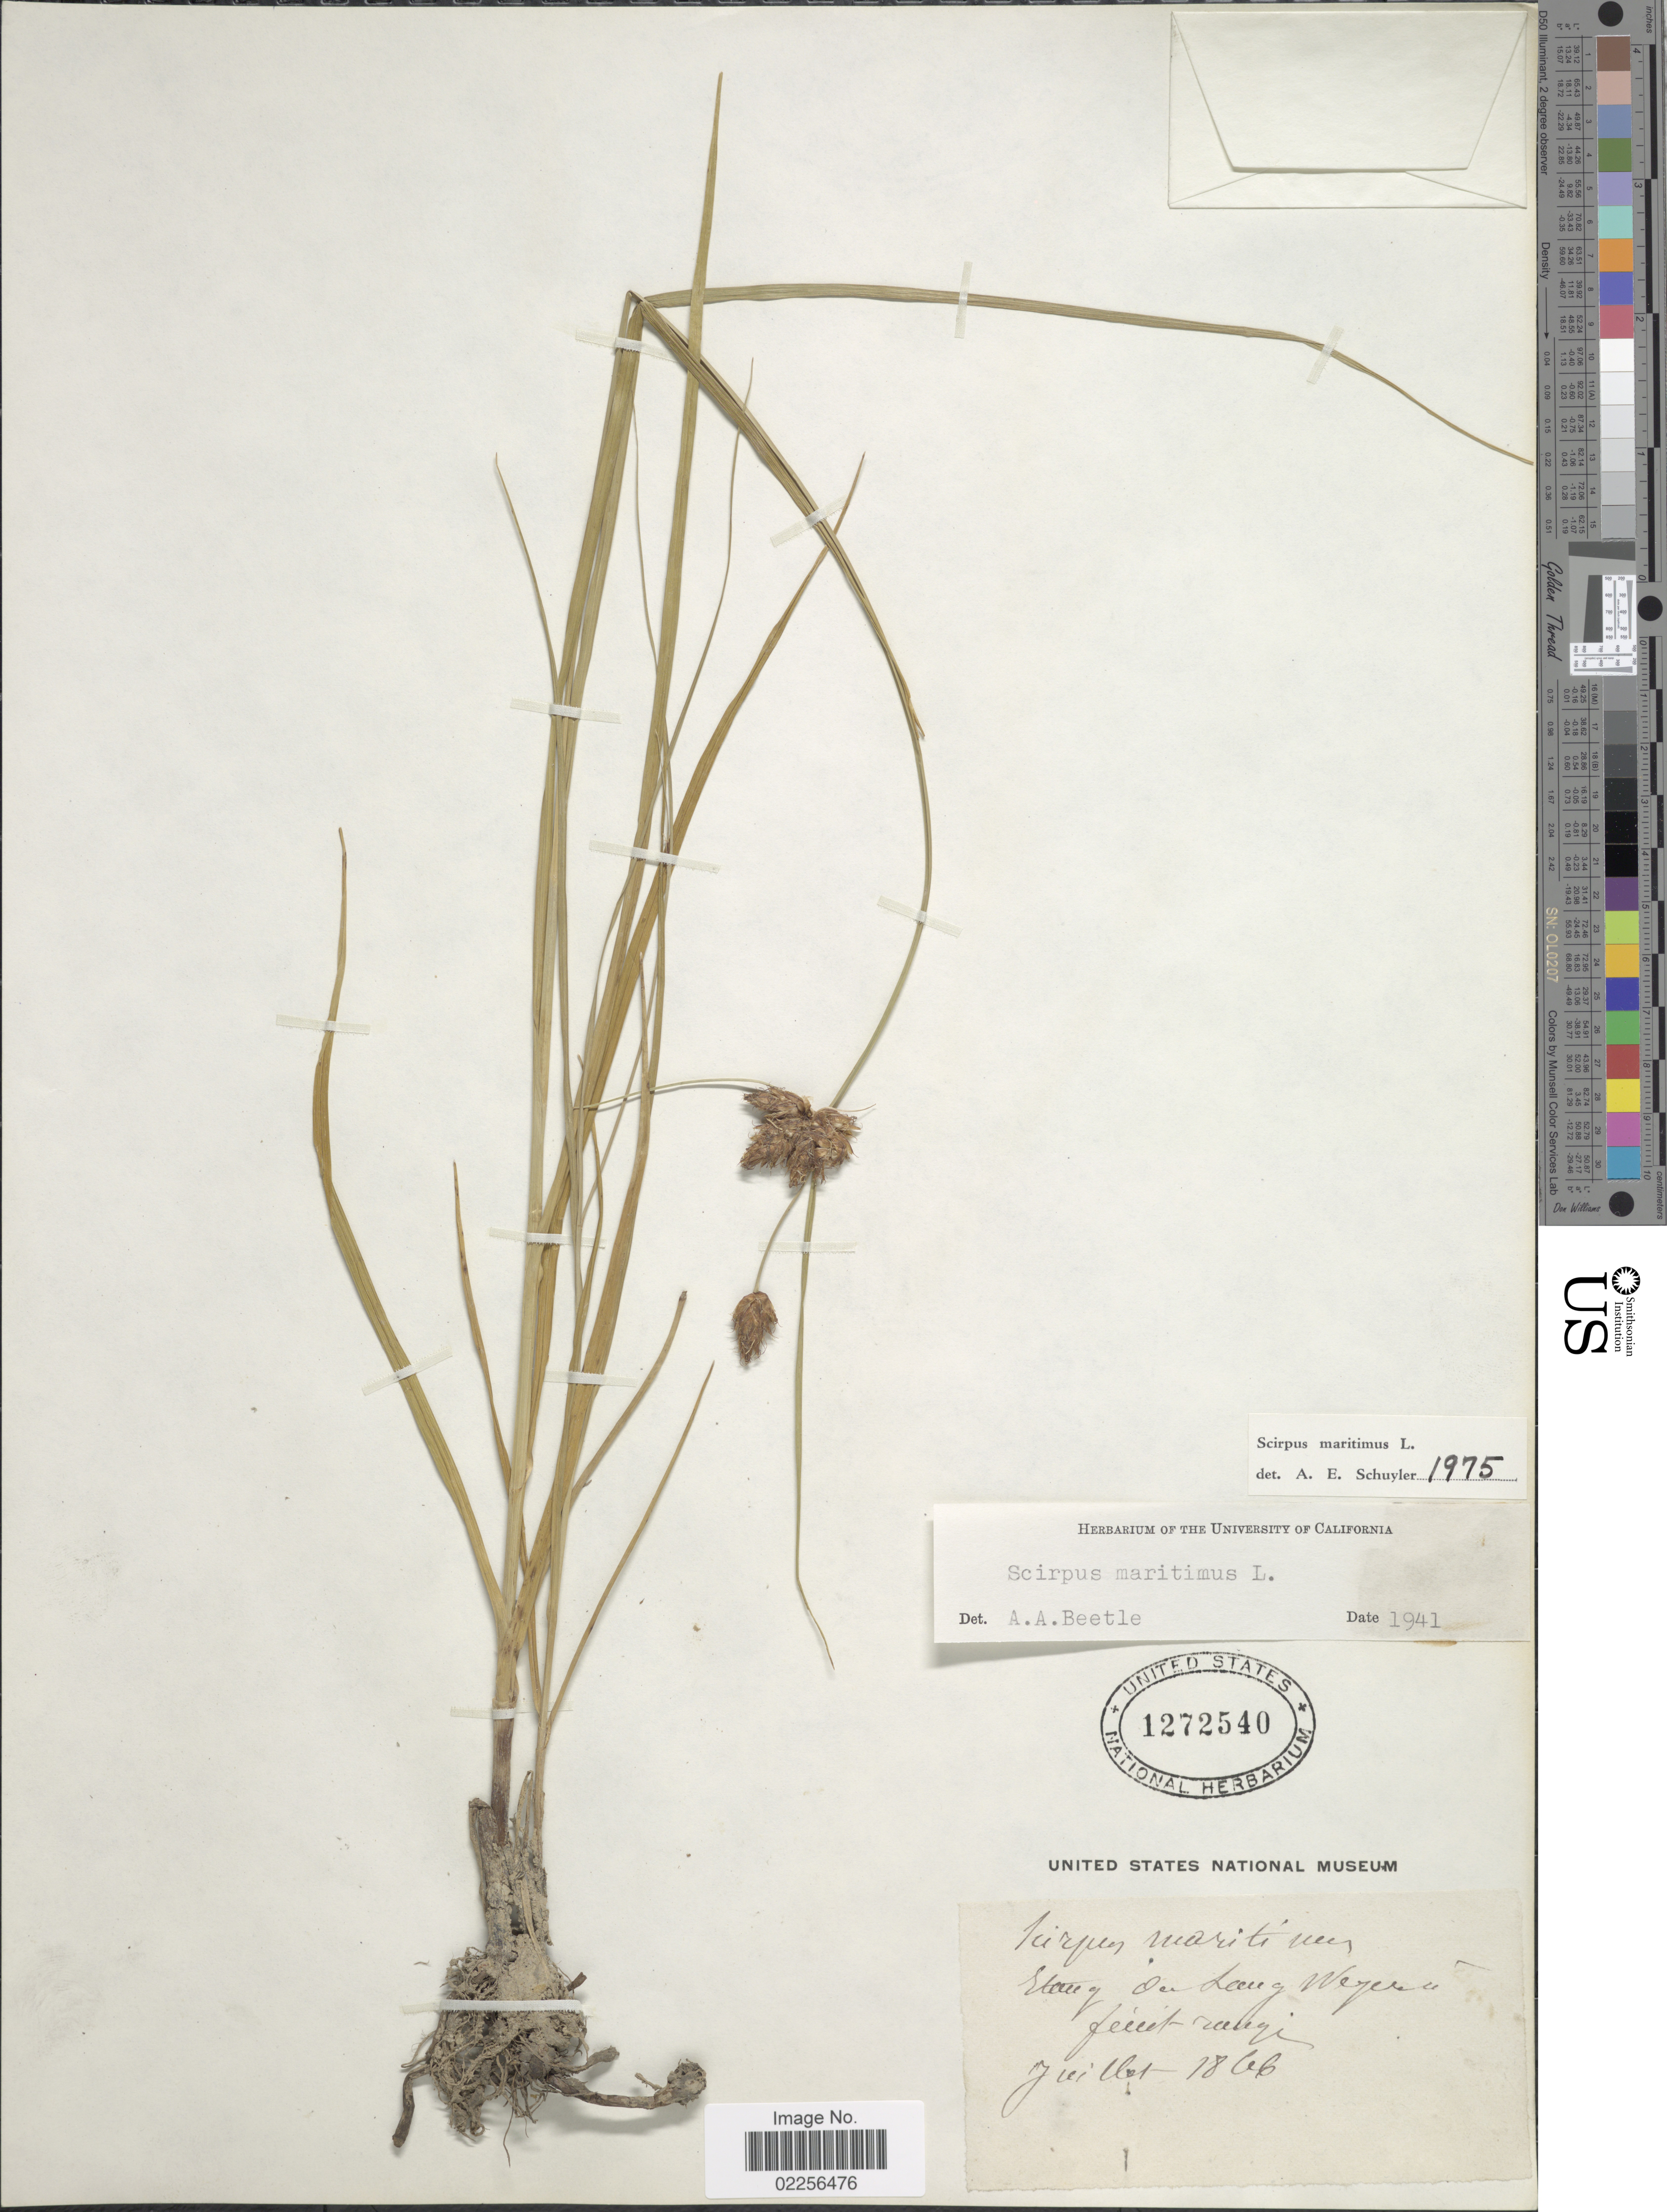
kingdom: Plantae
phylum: Tracheophyta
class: Liliopsida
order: Poales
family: Cyperaceae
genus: Bolboschoenus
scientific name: Bolboschoenus maritimus subsp. maritimus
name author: (L.) Palla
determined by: Strong, Mark T., (BOT), Smithsonian Institution - National Museum of Natural History (UNITED STATES)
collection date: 1866-07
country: Belgium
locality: Etang ou Lang Weyede [interpreted]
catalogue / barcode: US 1272540